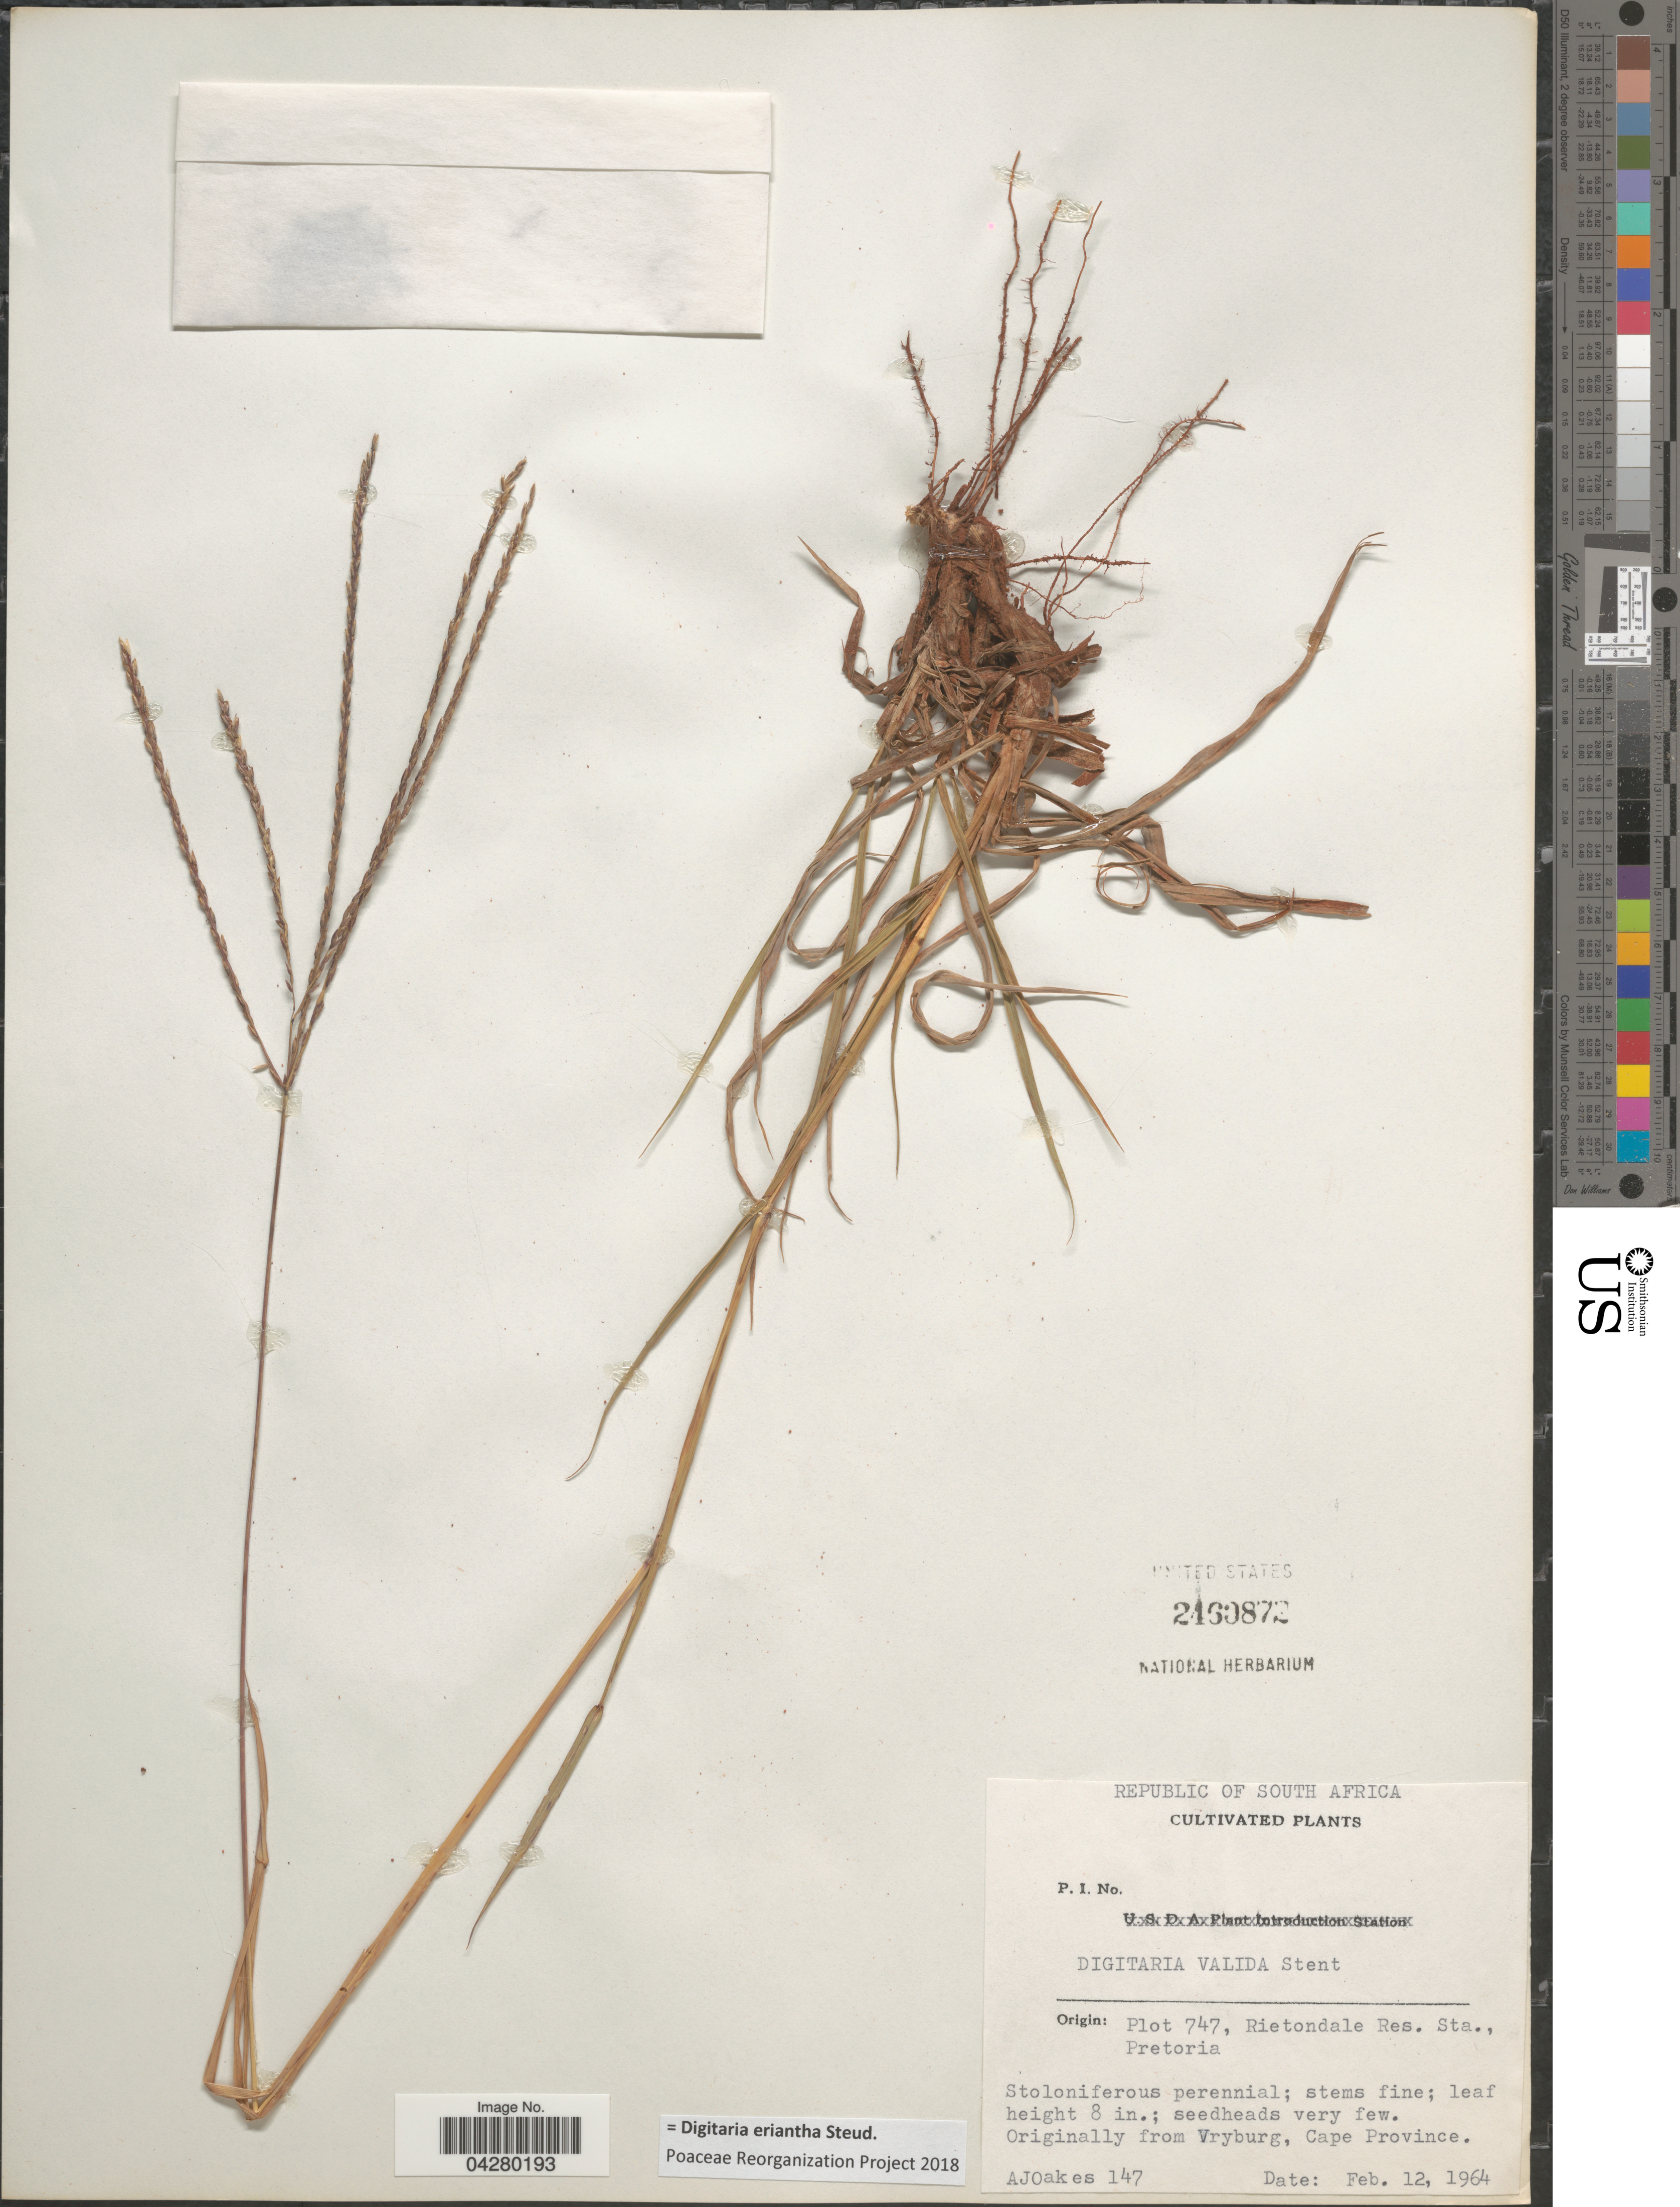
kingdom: Plantae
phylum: Tracheophyta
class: Liliopsida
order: Poales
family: Poaceae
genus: Digitaria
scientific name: Digitaria eriantha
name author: Steud.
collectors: A. Oakes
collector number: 147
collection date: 1964-02-12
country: South Africa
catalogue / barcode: US 2460872